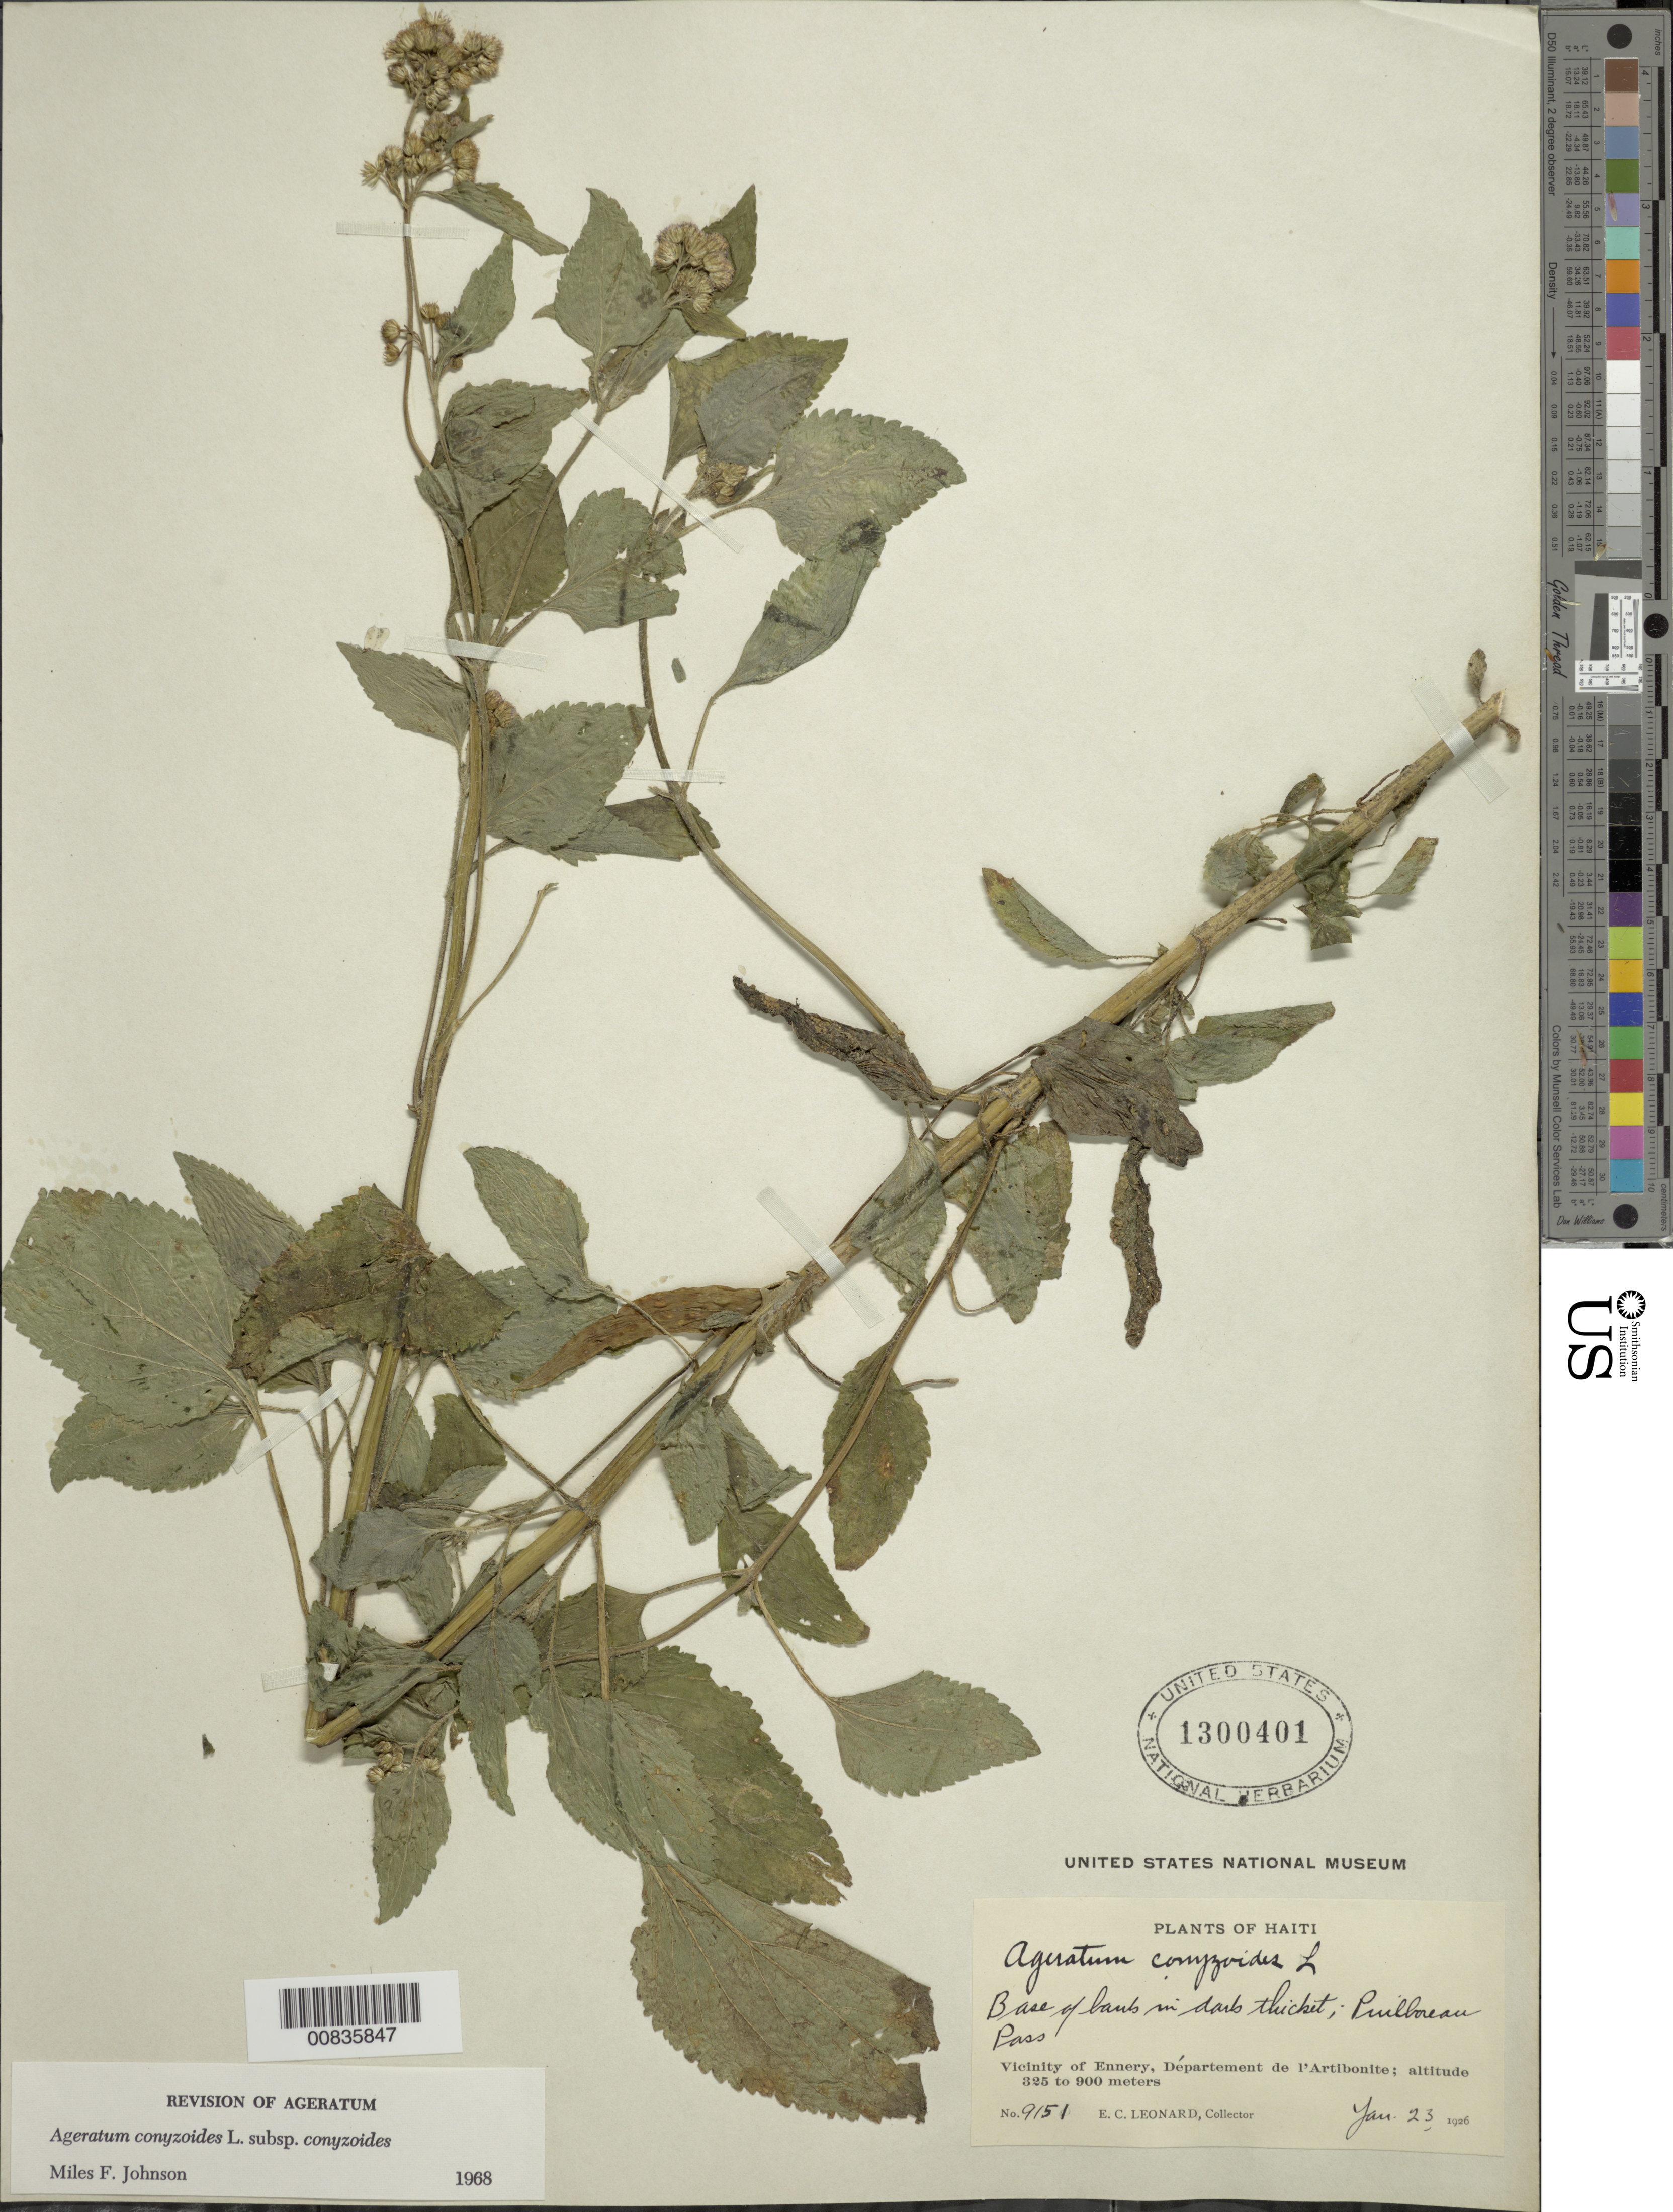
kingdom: Plantae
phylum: Tracheophyta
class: Magnoliopsida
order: Asterales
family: Asteraceae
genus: Ageratum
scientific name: Ageratum conyzoides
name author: L.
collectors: E. C. Leonard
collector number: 9151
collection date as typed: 23 Jan 1926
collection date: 1926-01-23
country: Haiti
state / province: Artibonite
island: Hispaniola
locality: Vicinity of Ennery, Puilboreau Pass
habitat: Base of bank in dark thicket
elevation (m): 325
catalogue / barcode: US 1300401